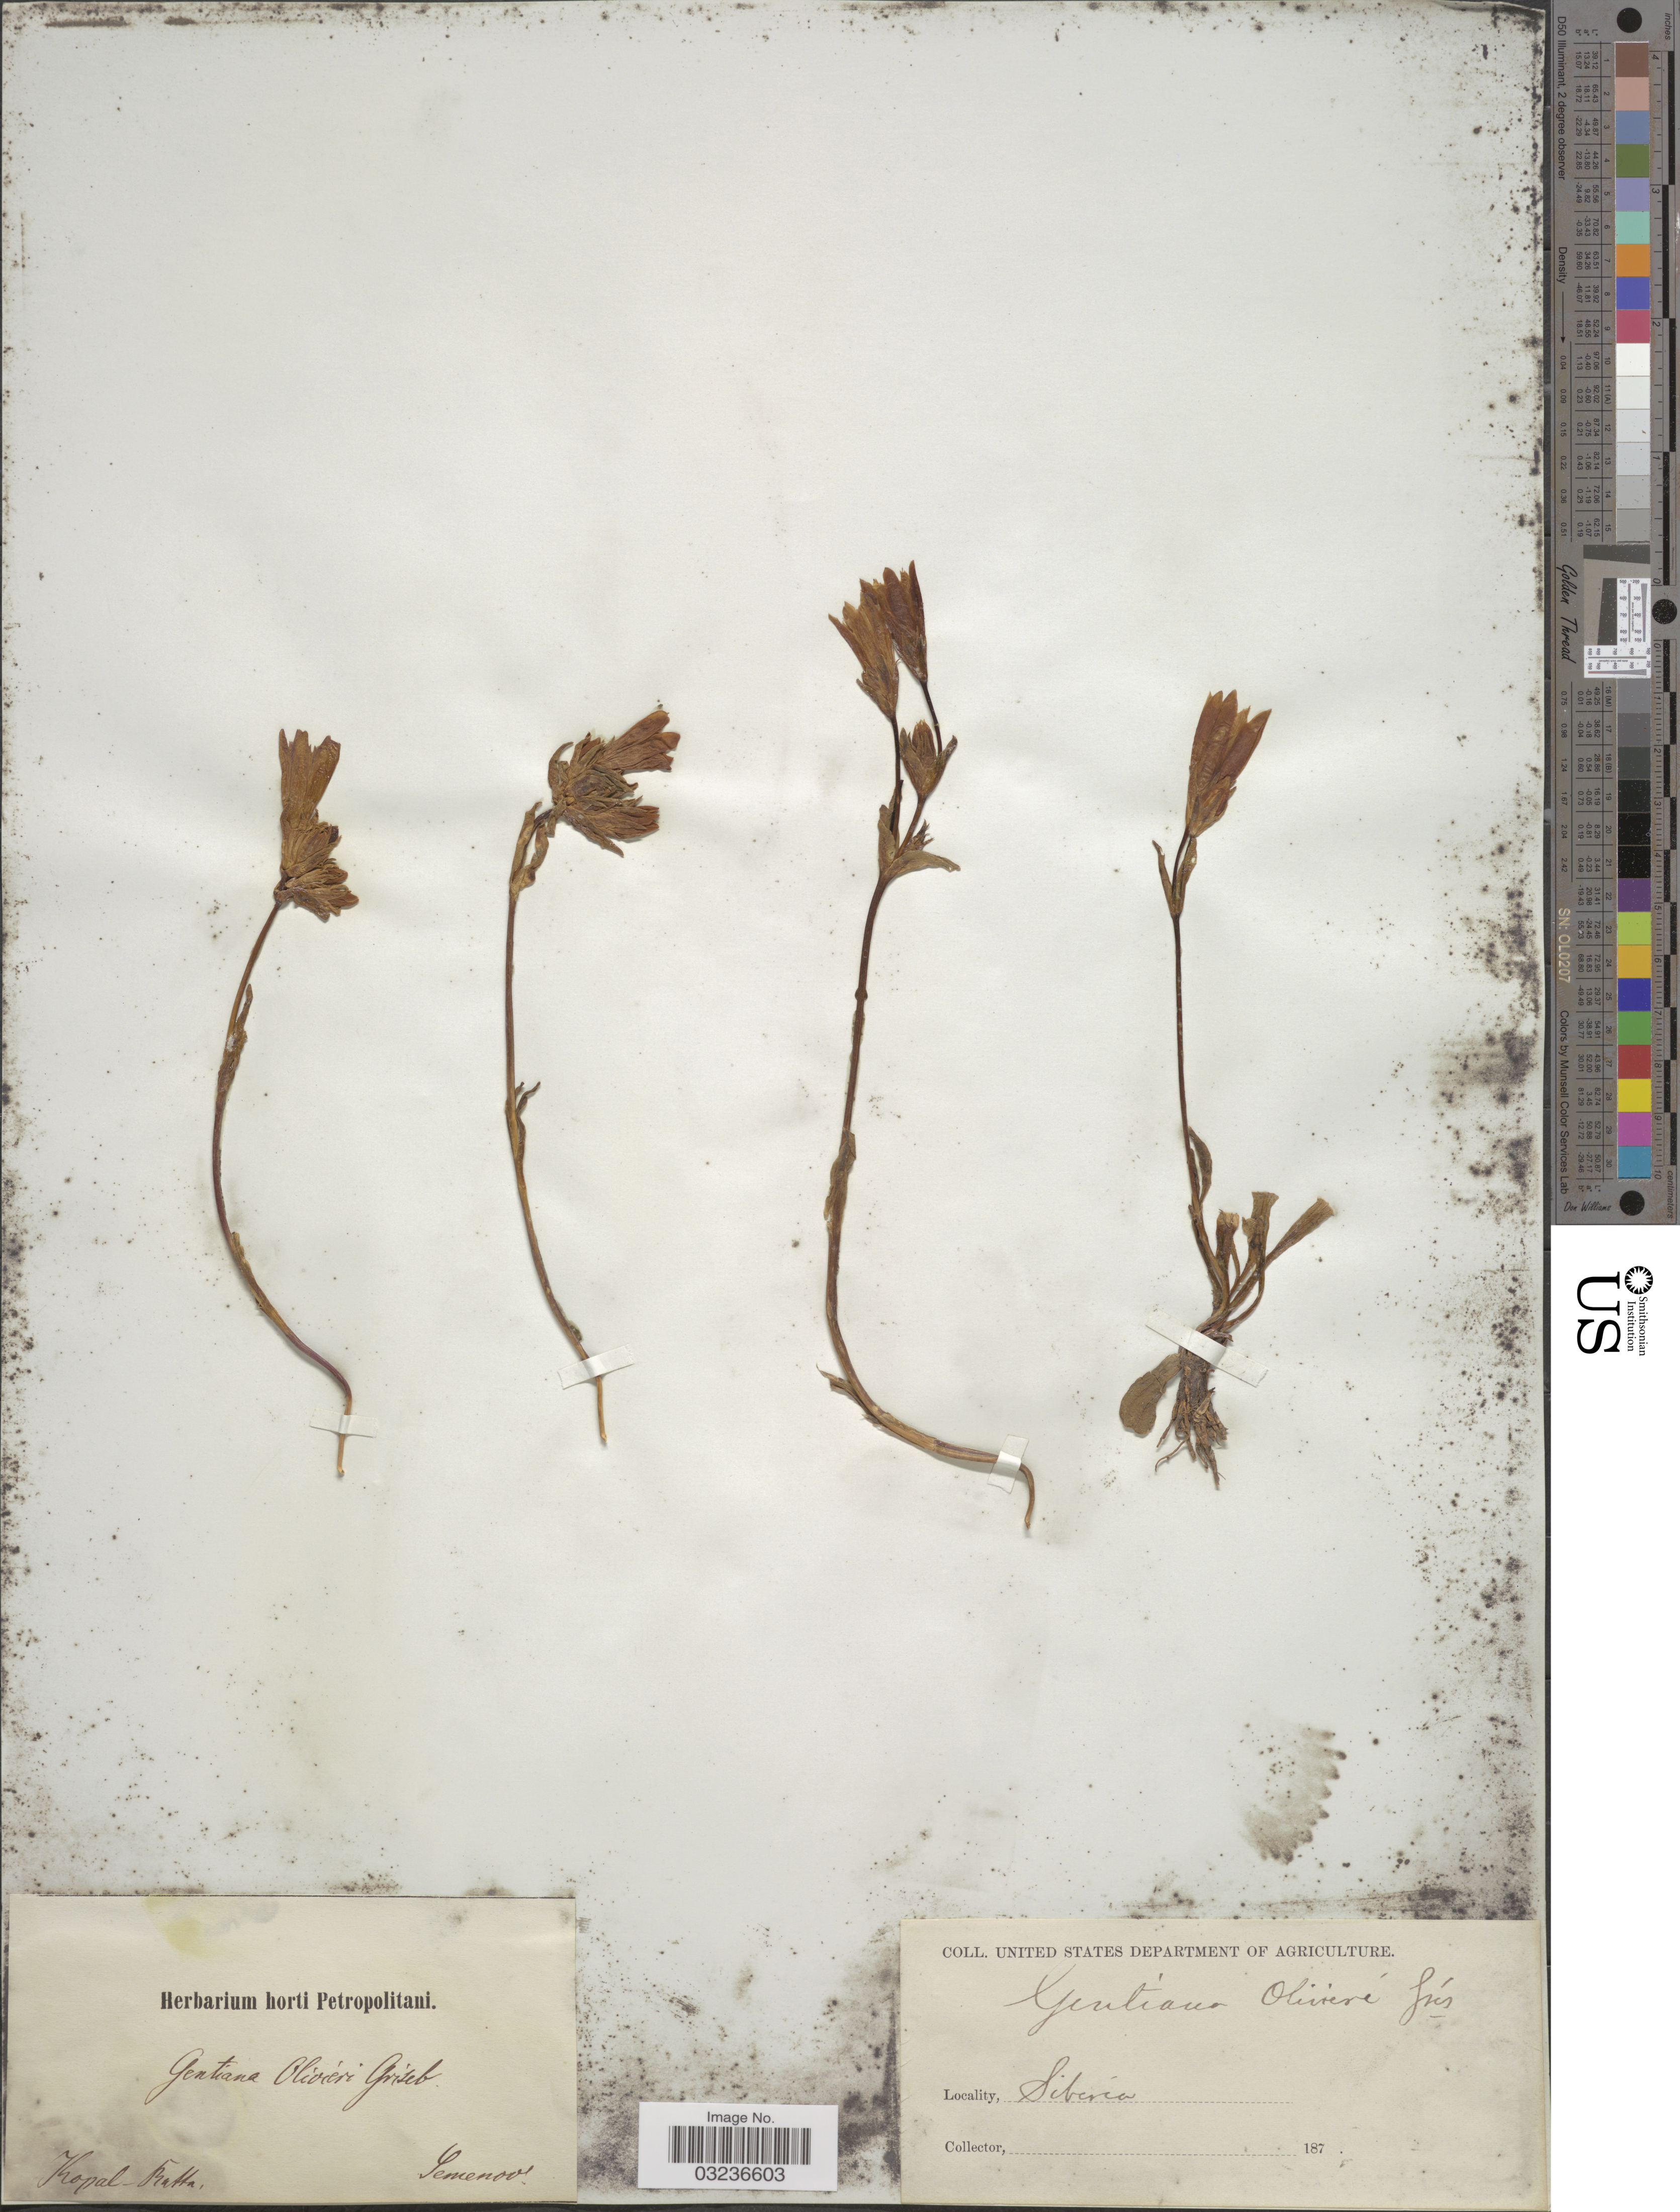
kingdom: Plantae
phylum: Tracheophyta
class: Magnoliopsida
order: Gentianales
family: Gentianaceae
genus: Gentiana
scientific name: Gentiana decumbens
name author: L. f.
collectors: -- Semenov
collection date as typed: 187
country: Kazakhstan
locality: Siberia. Kopal-Betta [interpreted].